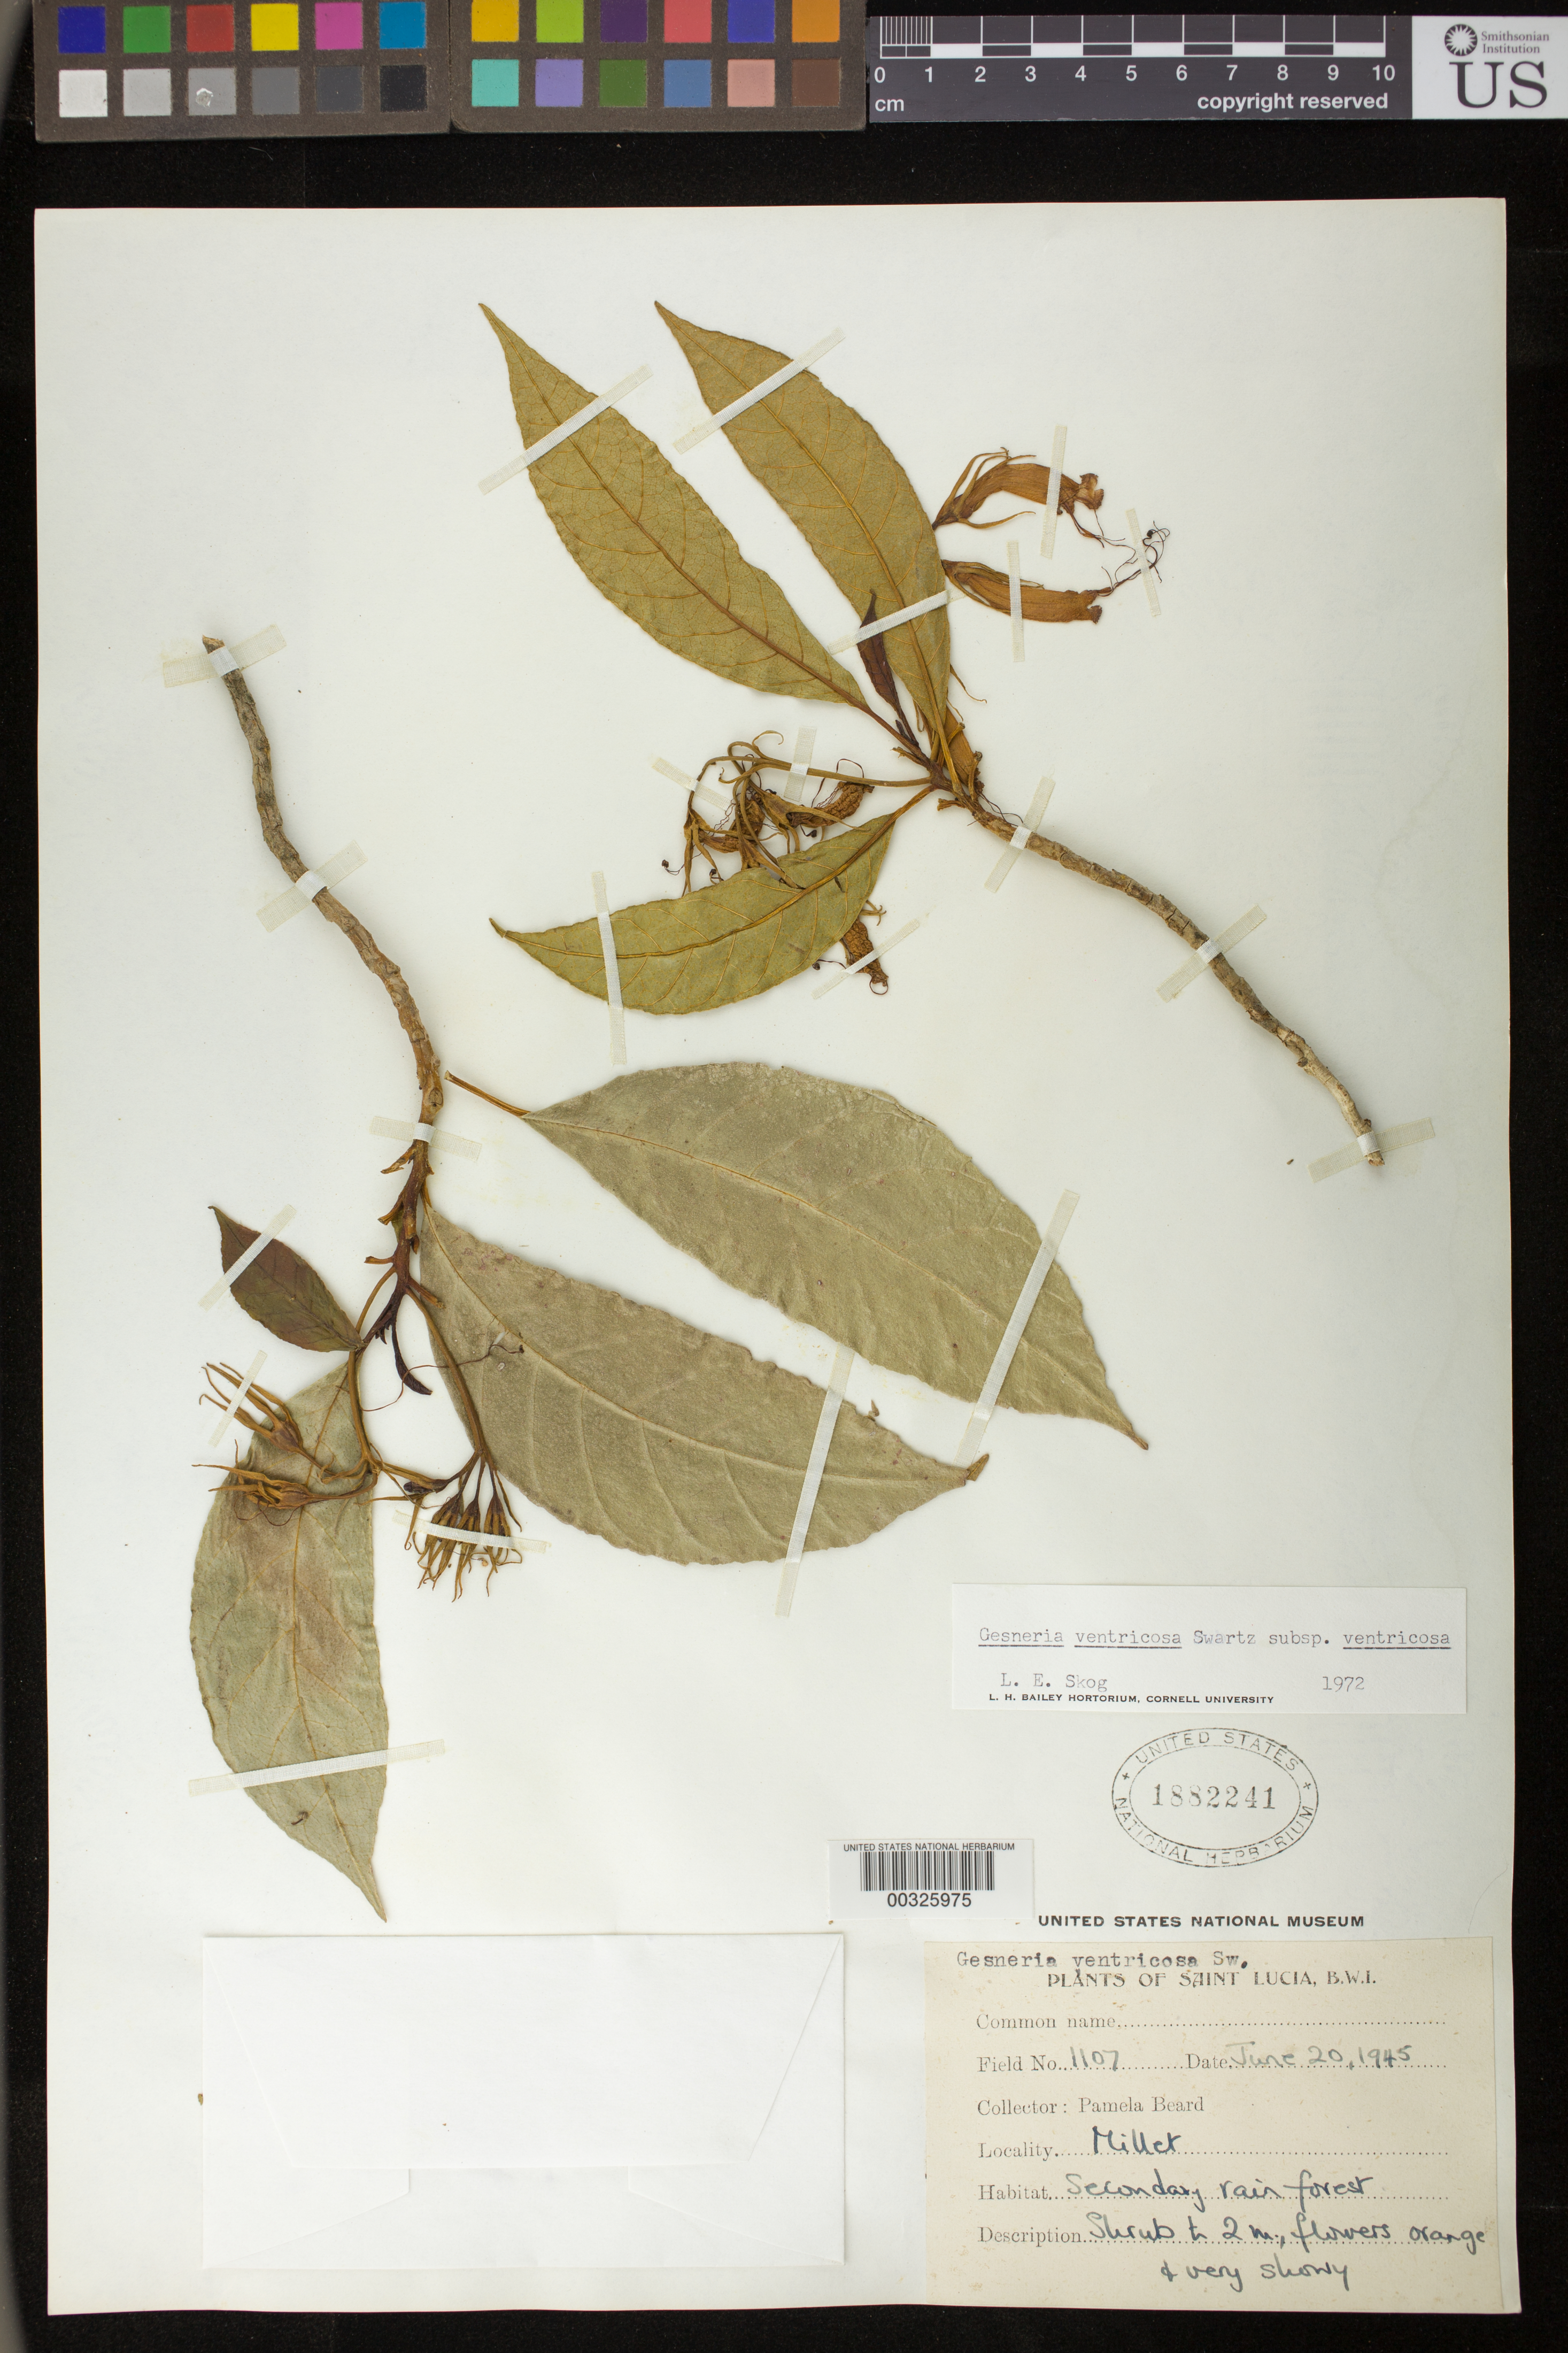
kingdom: Plantae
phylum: Tracheophyta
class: Magnoliopsida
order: Lamiales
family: Gesneriaceae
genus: Gesneria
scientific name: Gesneria ventricosa subsp. ventricosa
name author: Sw.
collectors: P. Beard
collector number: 1107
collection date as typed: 20 Jun 1945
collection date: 1945-06-20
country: St. Lucia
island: St. Lucia I.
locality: Millet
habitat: Secondary rain forest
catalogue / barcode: US 1882241